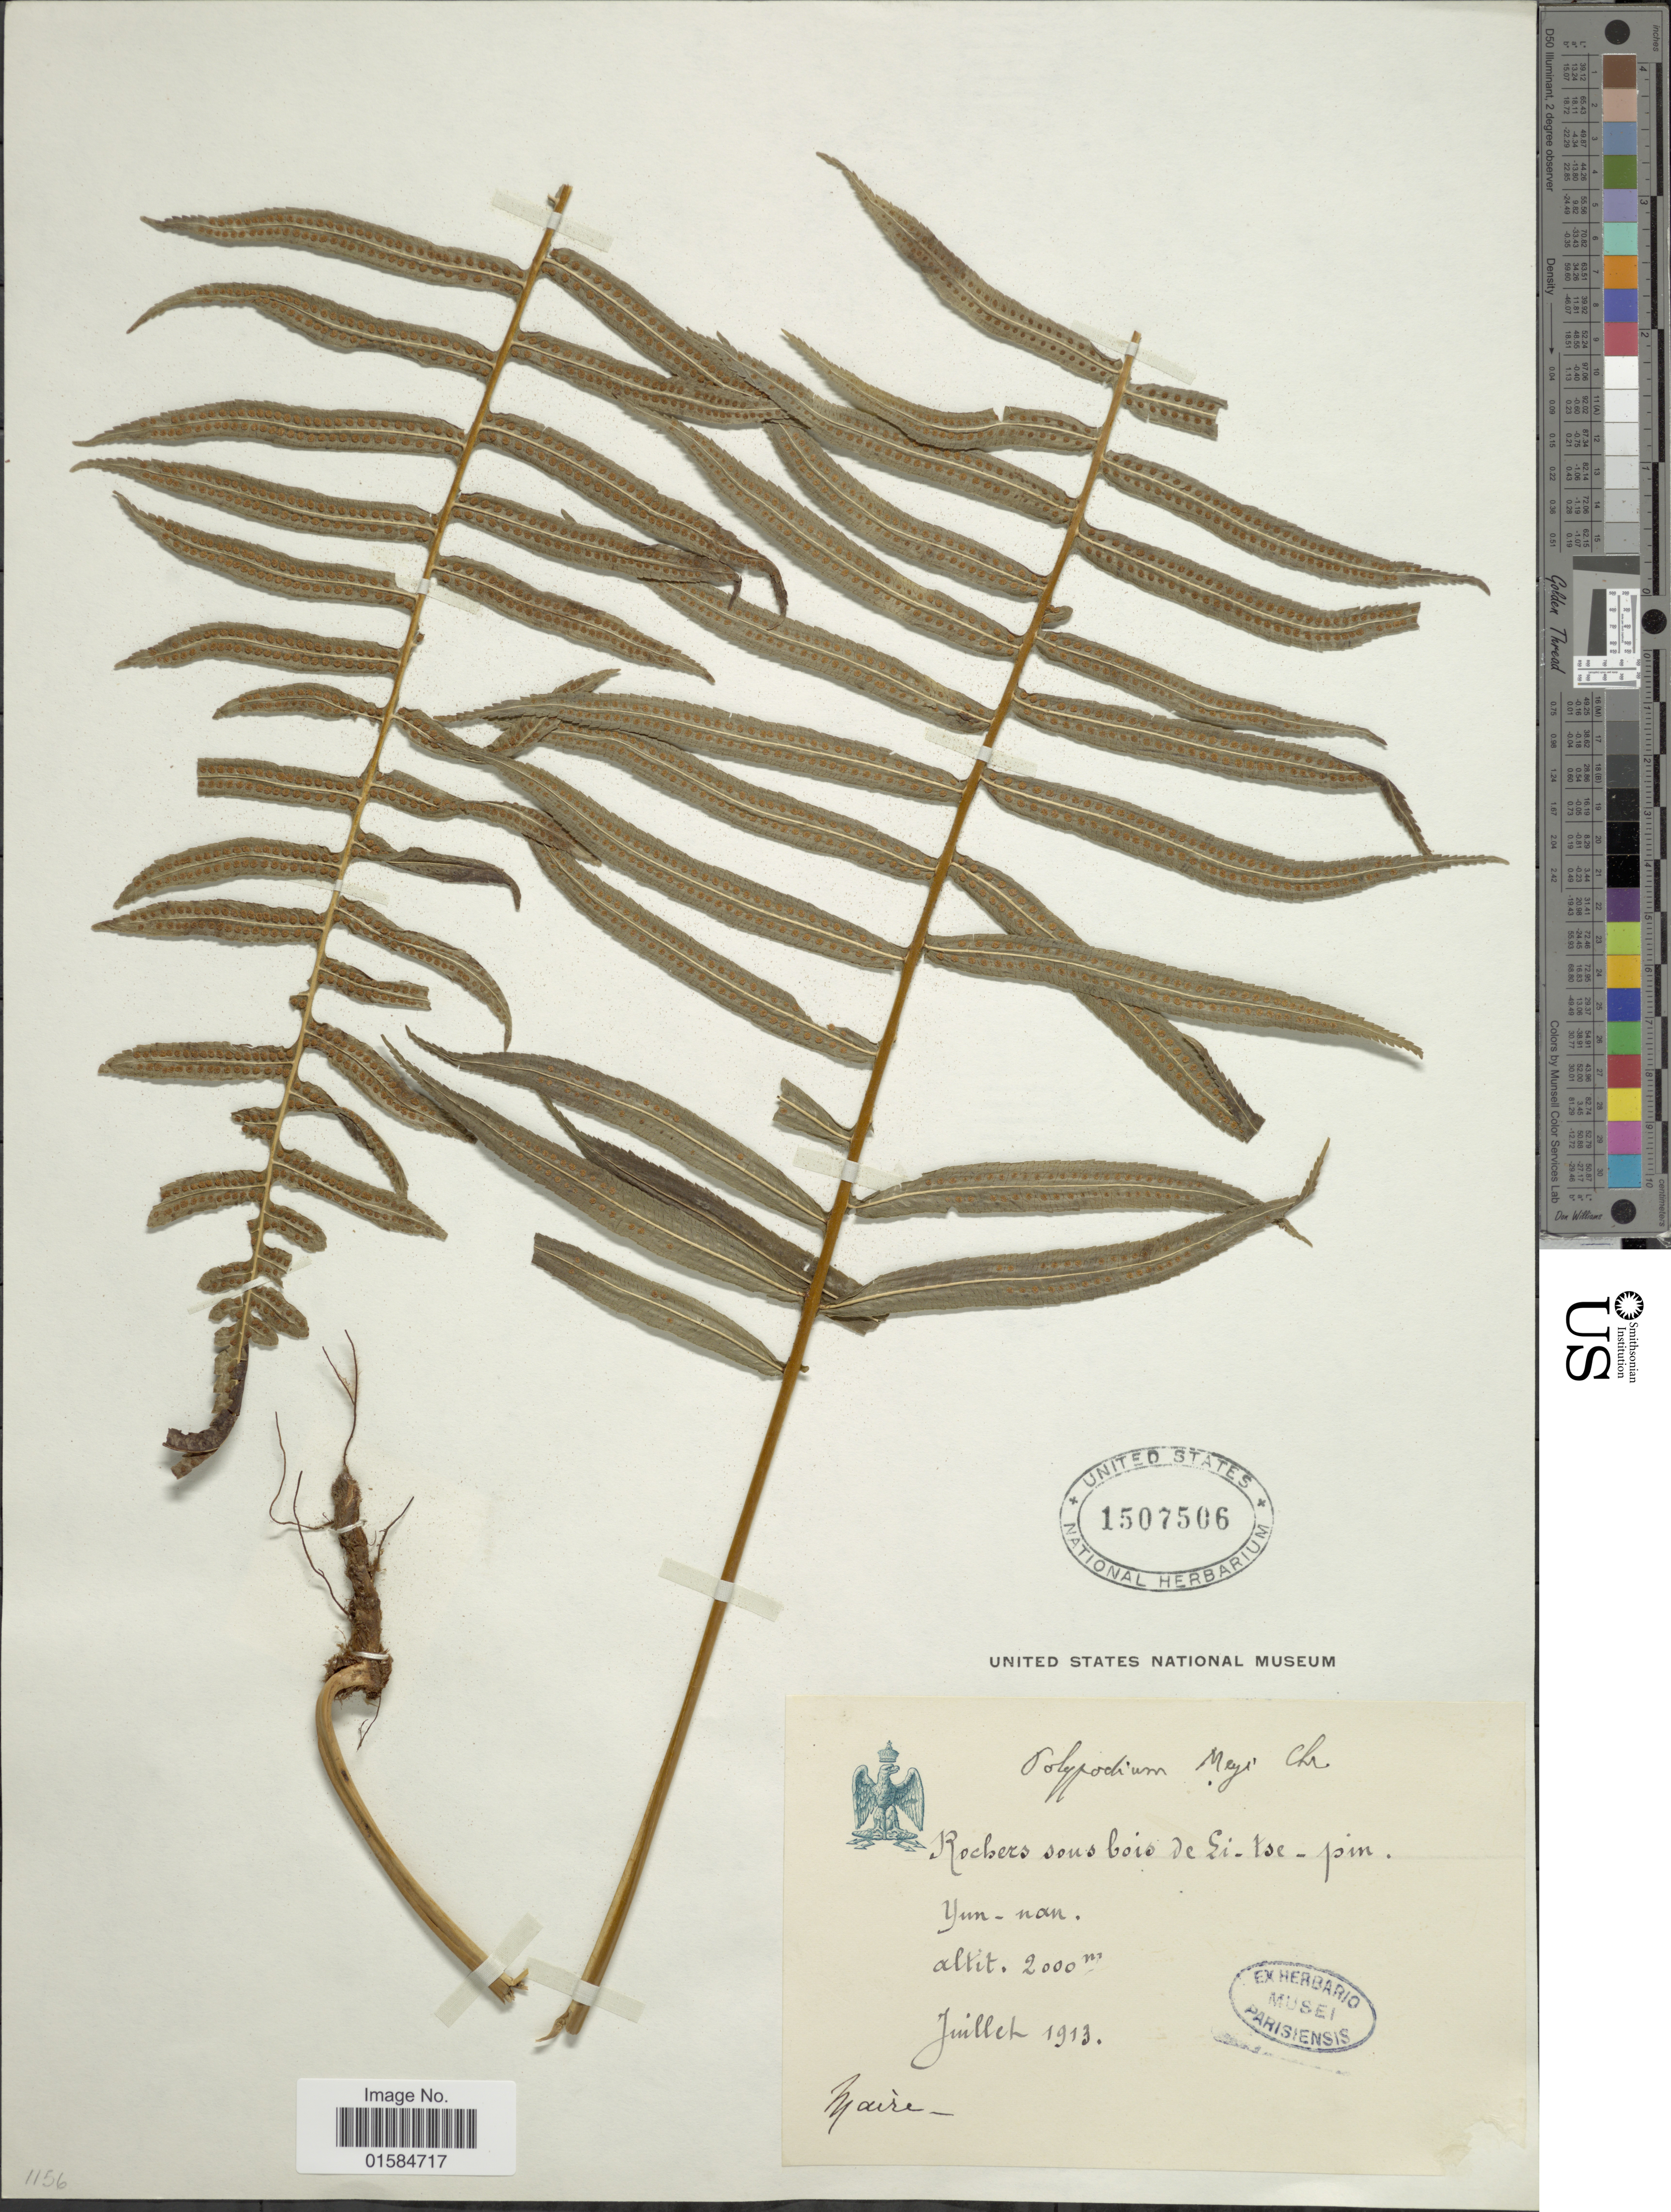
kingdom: Plantae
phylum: Tracheophyta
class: Polypodiopsida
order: Polypodiales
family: Polypodiaceae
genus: Goniophlebium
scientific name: Goniophlebium dielsianum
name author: (C. Chr.) Rödl-Linder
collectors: Maire, --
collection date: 1913-07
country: China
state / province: Yunnan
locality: Yun-nan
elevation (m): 200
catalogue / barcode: US 1507506